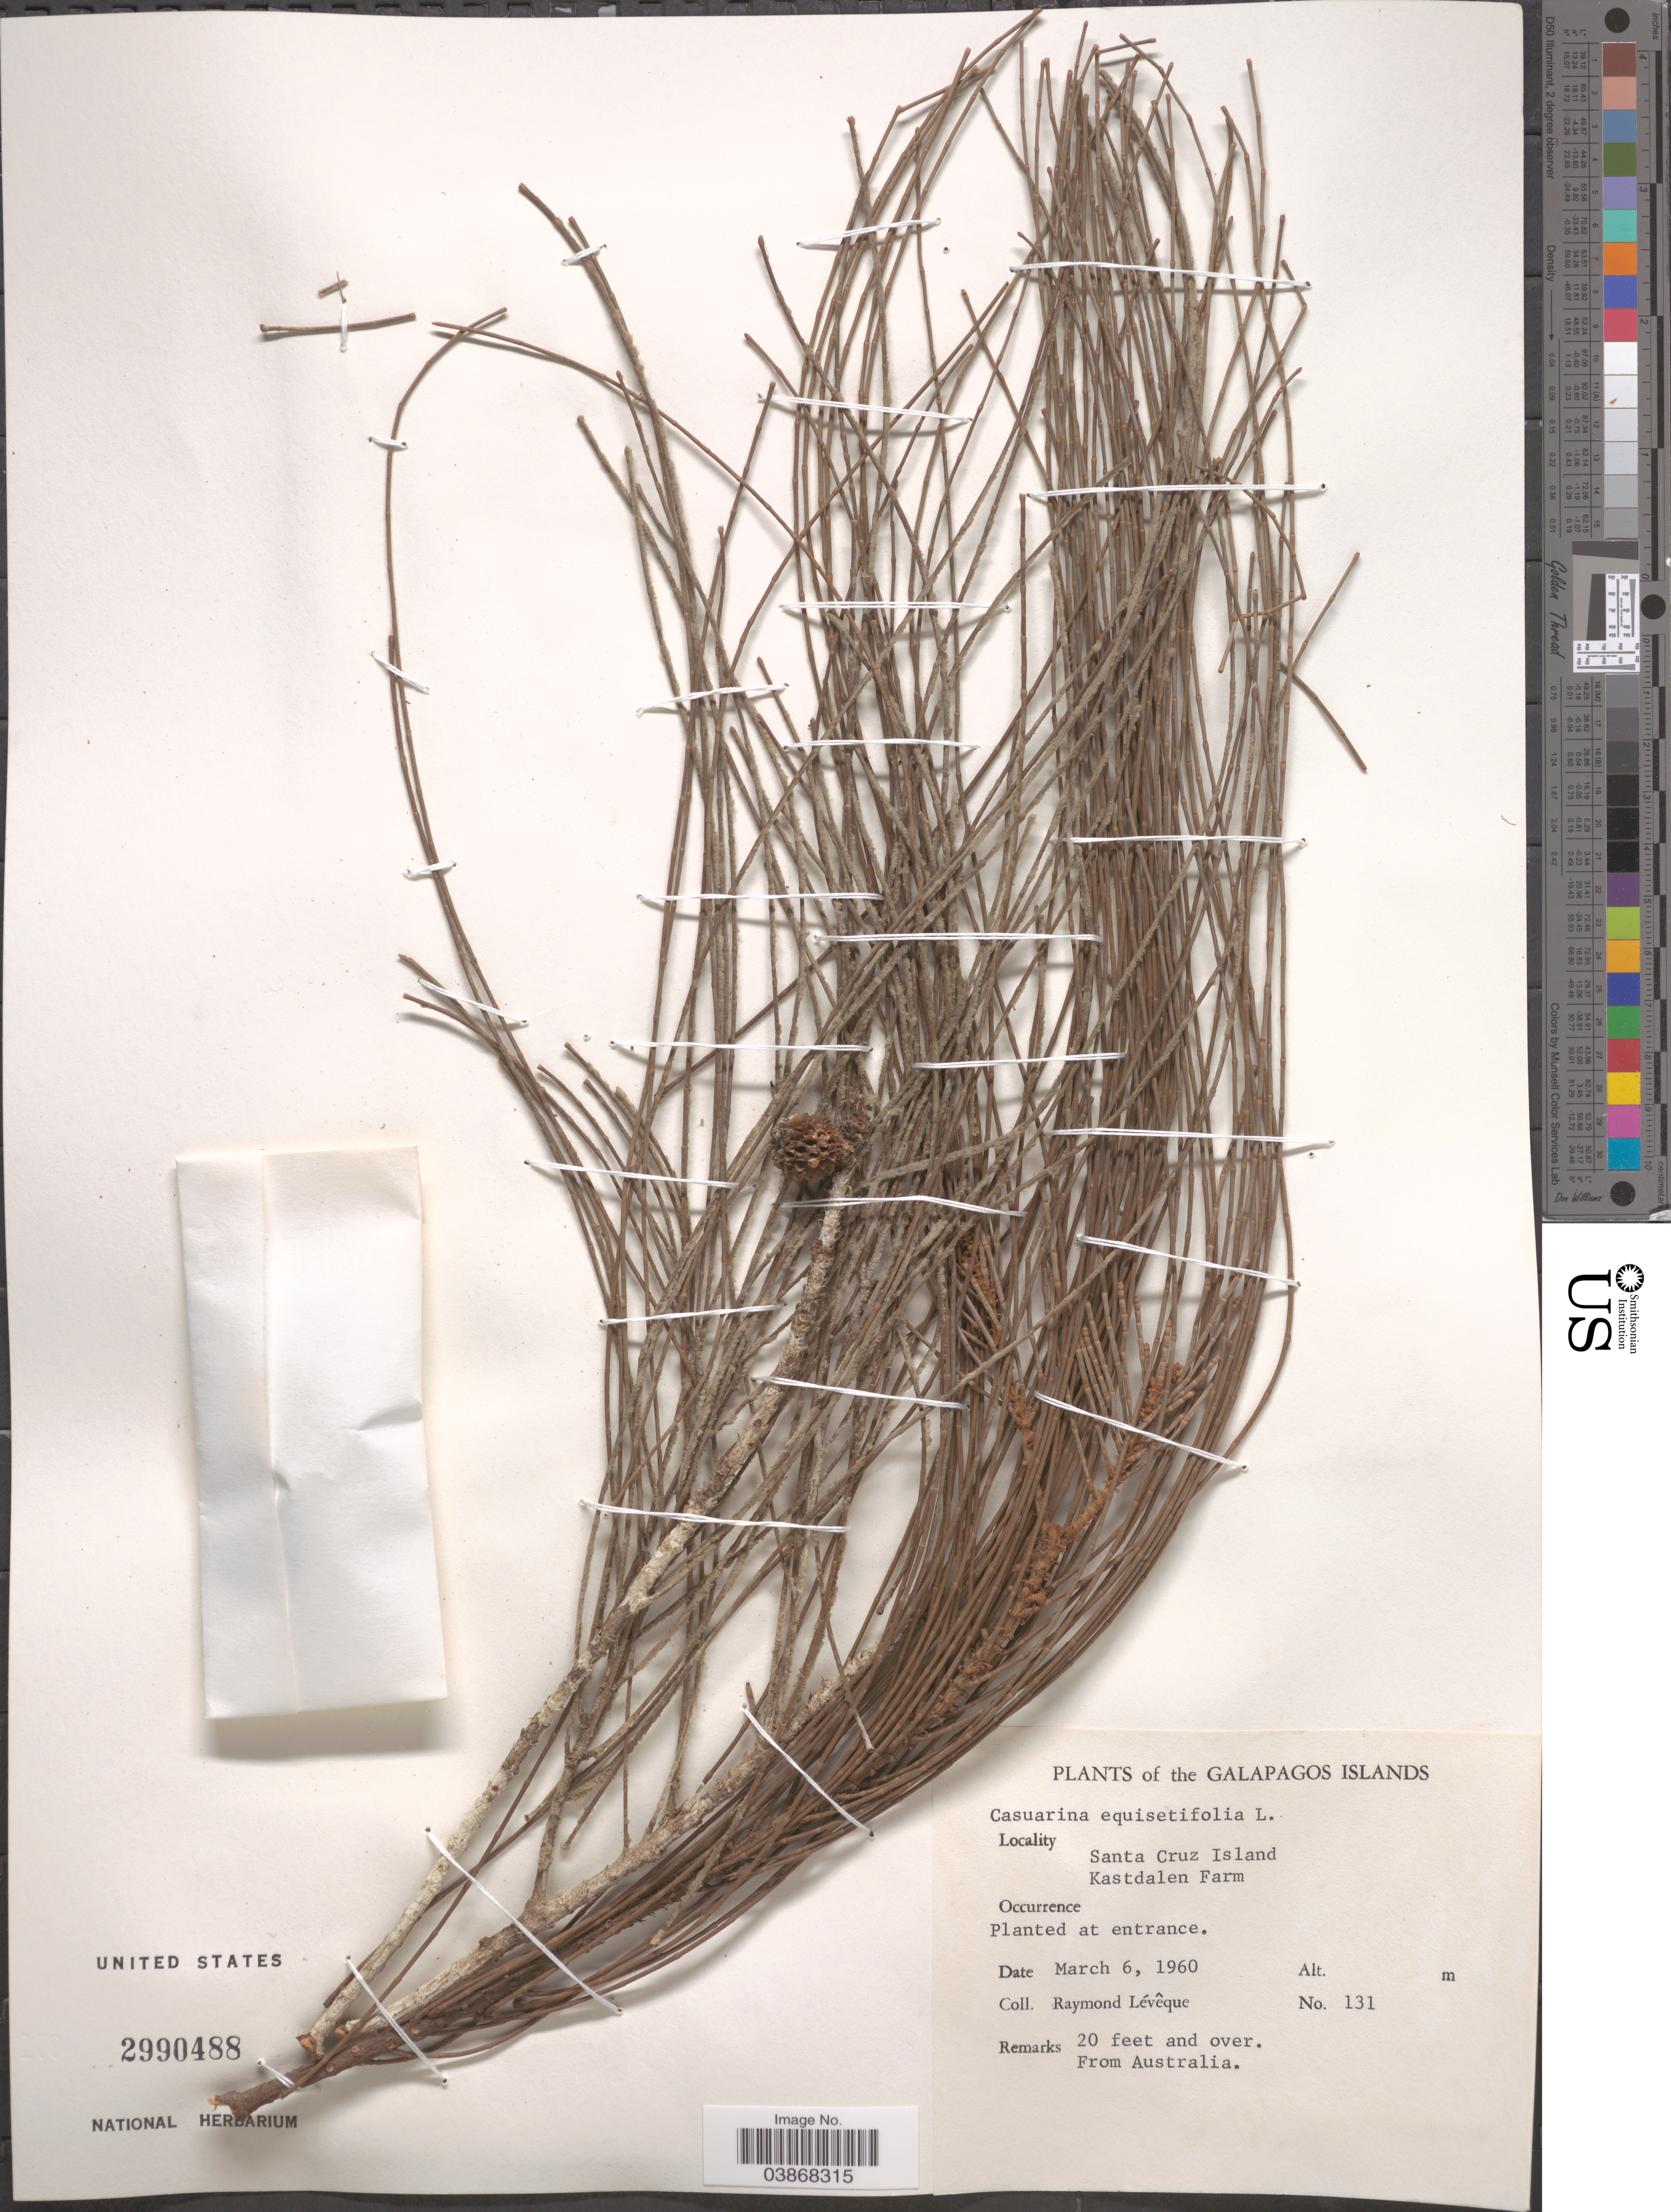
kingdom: Plantae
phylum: Tracheophyta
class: Magnoliopsida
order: Fagales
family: Casuarinaceae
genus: Casuarina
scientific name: Casuarina equisetifolia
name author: L.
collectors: R. Lévêque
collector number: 131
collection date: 1960-03-06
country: Ecuador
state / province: Colón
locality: The Galapagos Islands. Santa Cruz Island. Kastdalen Farm.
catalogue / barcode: US 2990488